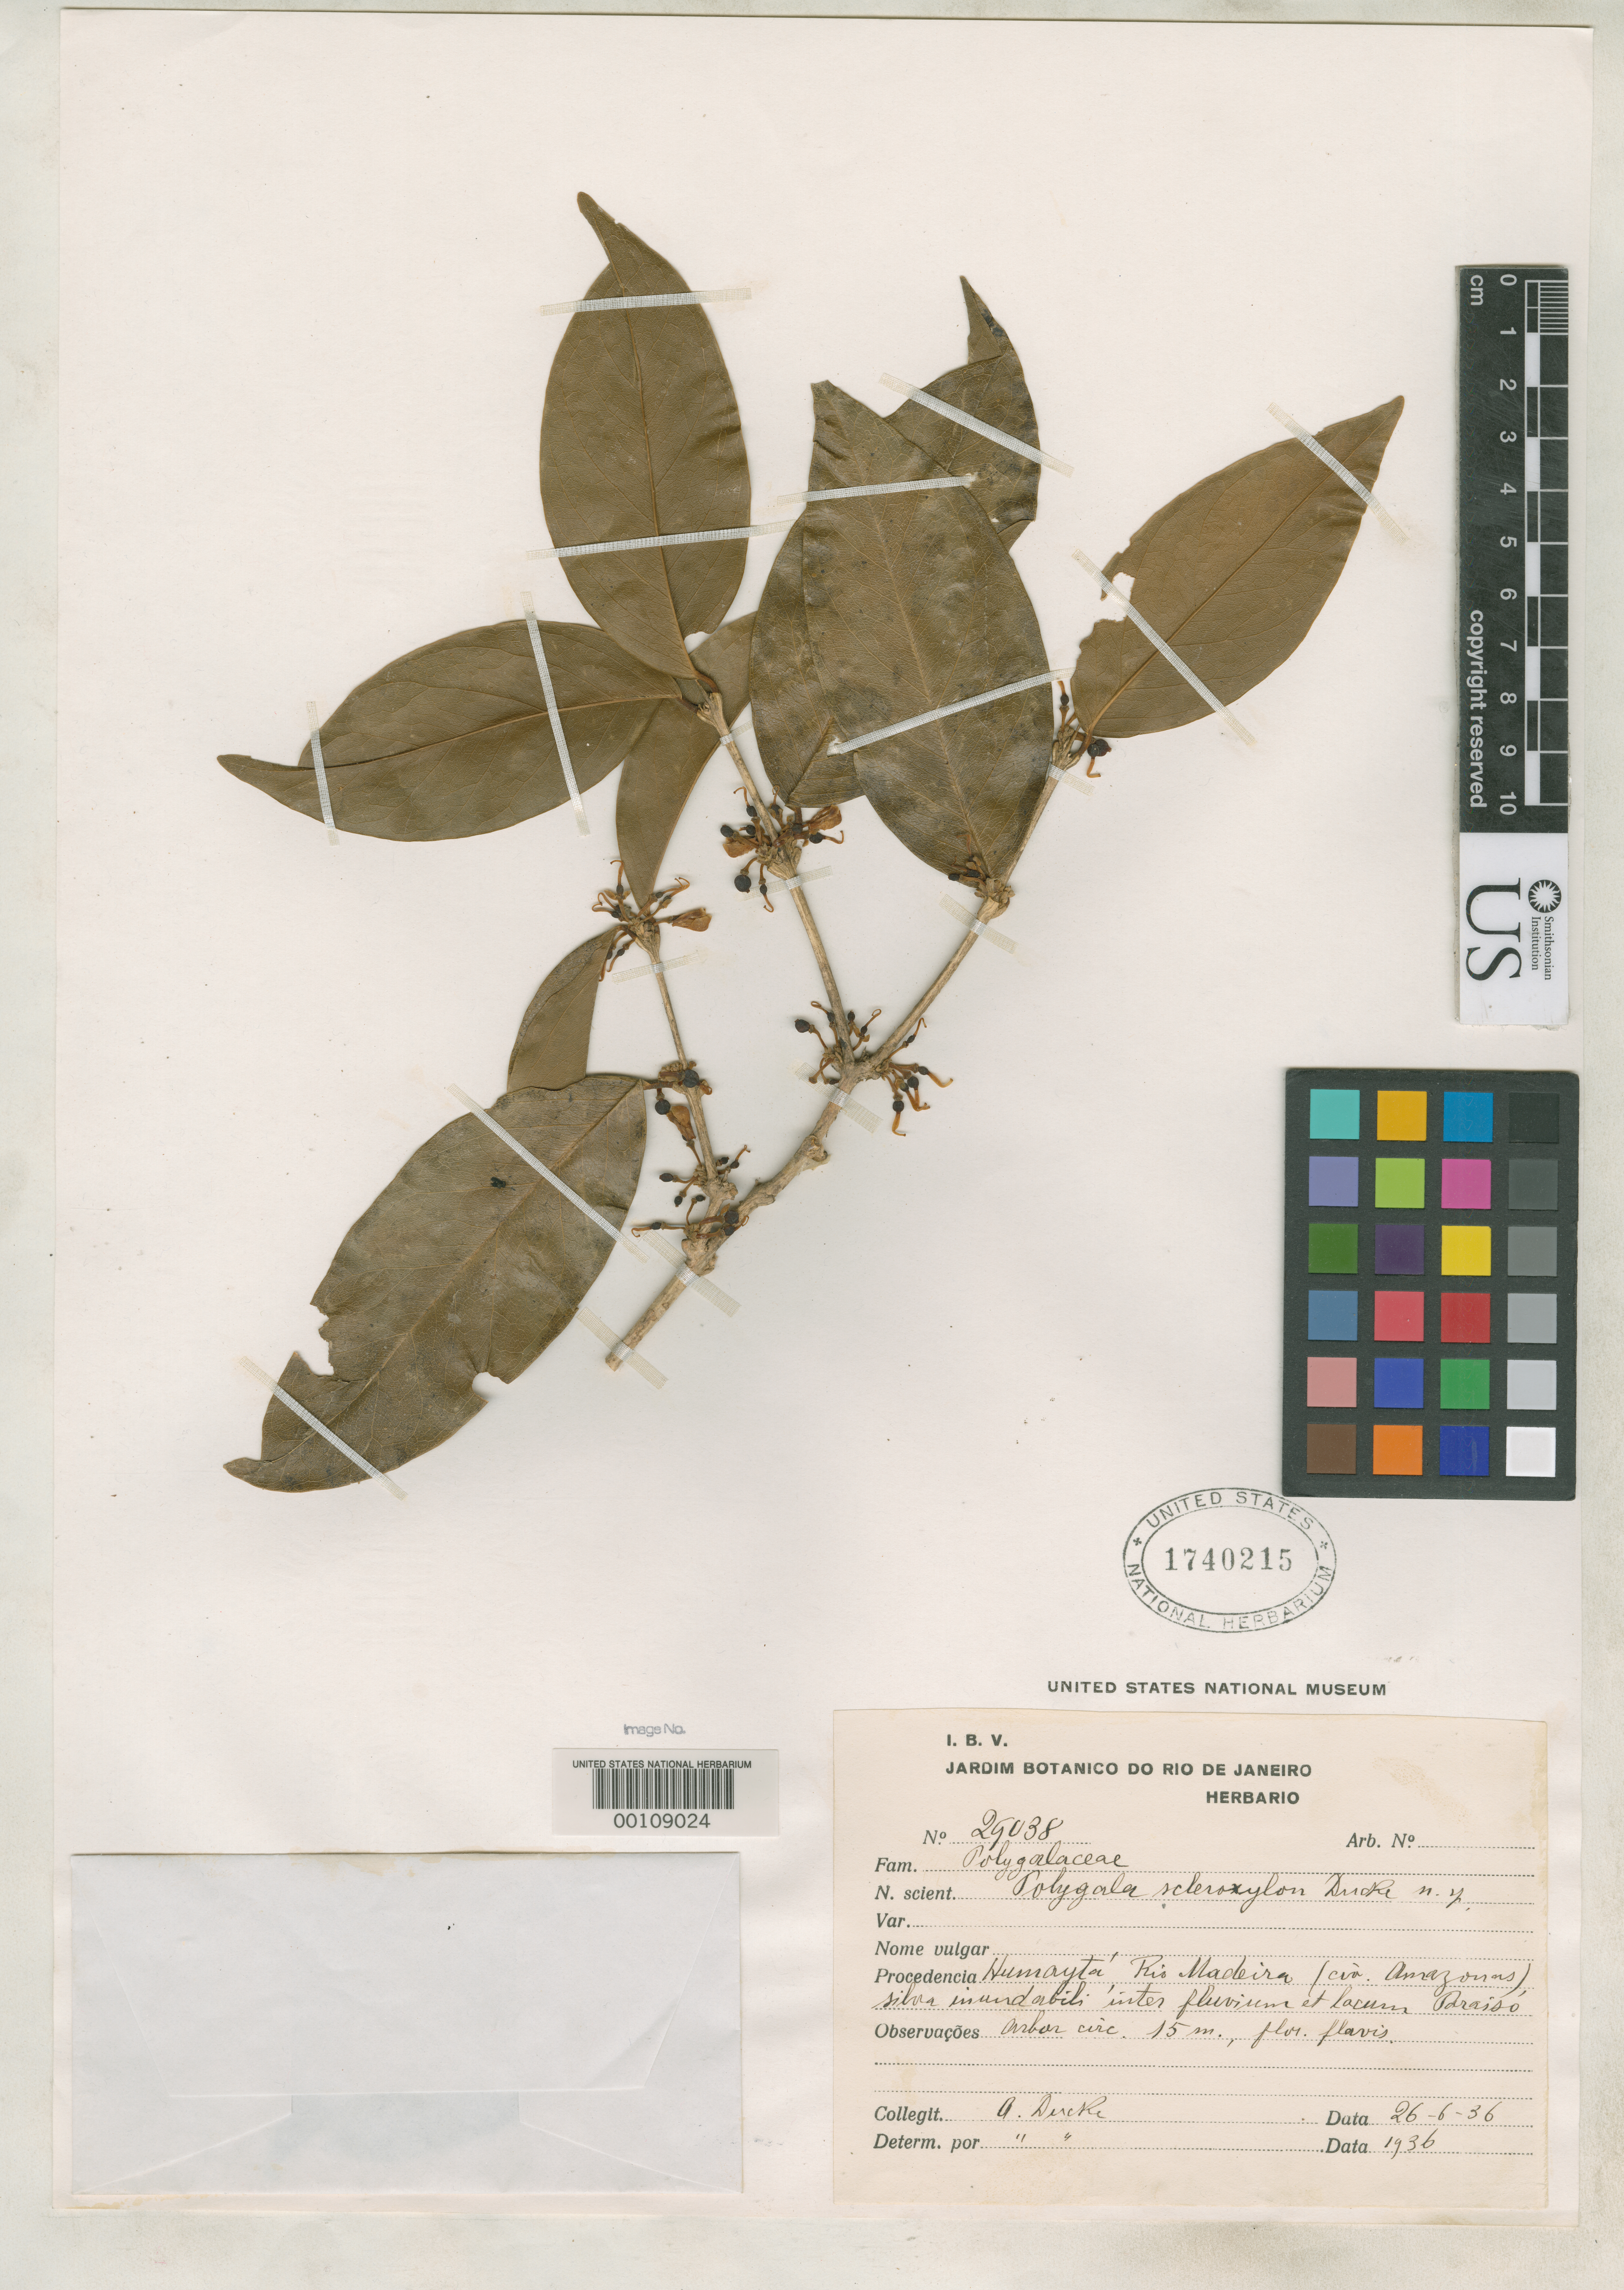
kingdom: Plantae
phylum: Tracheophyta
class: Magnoliopsida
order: Fabales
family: Polygalaceae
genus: Polygala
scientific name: Polygala scleroxylon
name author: Ducke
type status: Isotype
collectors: A. Ducke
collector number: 29038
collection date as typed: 26 Jun 1936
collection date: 1936-06-26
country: Brazil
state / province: Amazonas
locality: Humaytá, Rio Madeira (civ. Amazonas), silva inundabili inter fluvium et lacum Paraiso [alt.: Humayté, inter flumen Madeira et lacum Paraiso silva periodice inundabili]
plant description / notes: Same gathering (identical dates & localities) labeled & cited under two different numbers, 315 & Herb. 29038.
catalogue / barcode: US 1740215